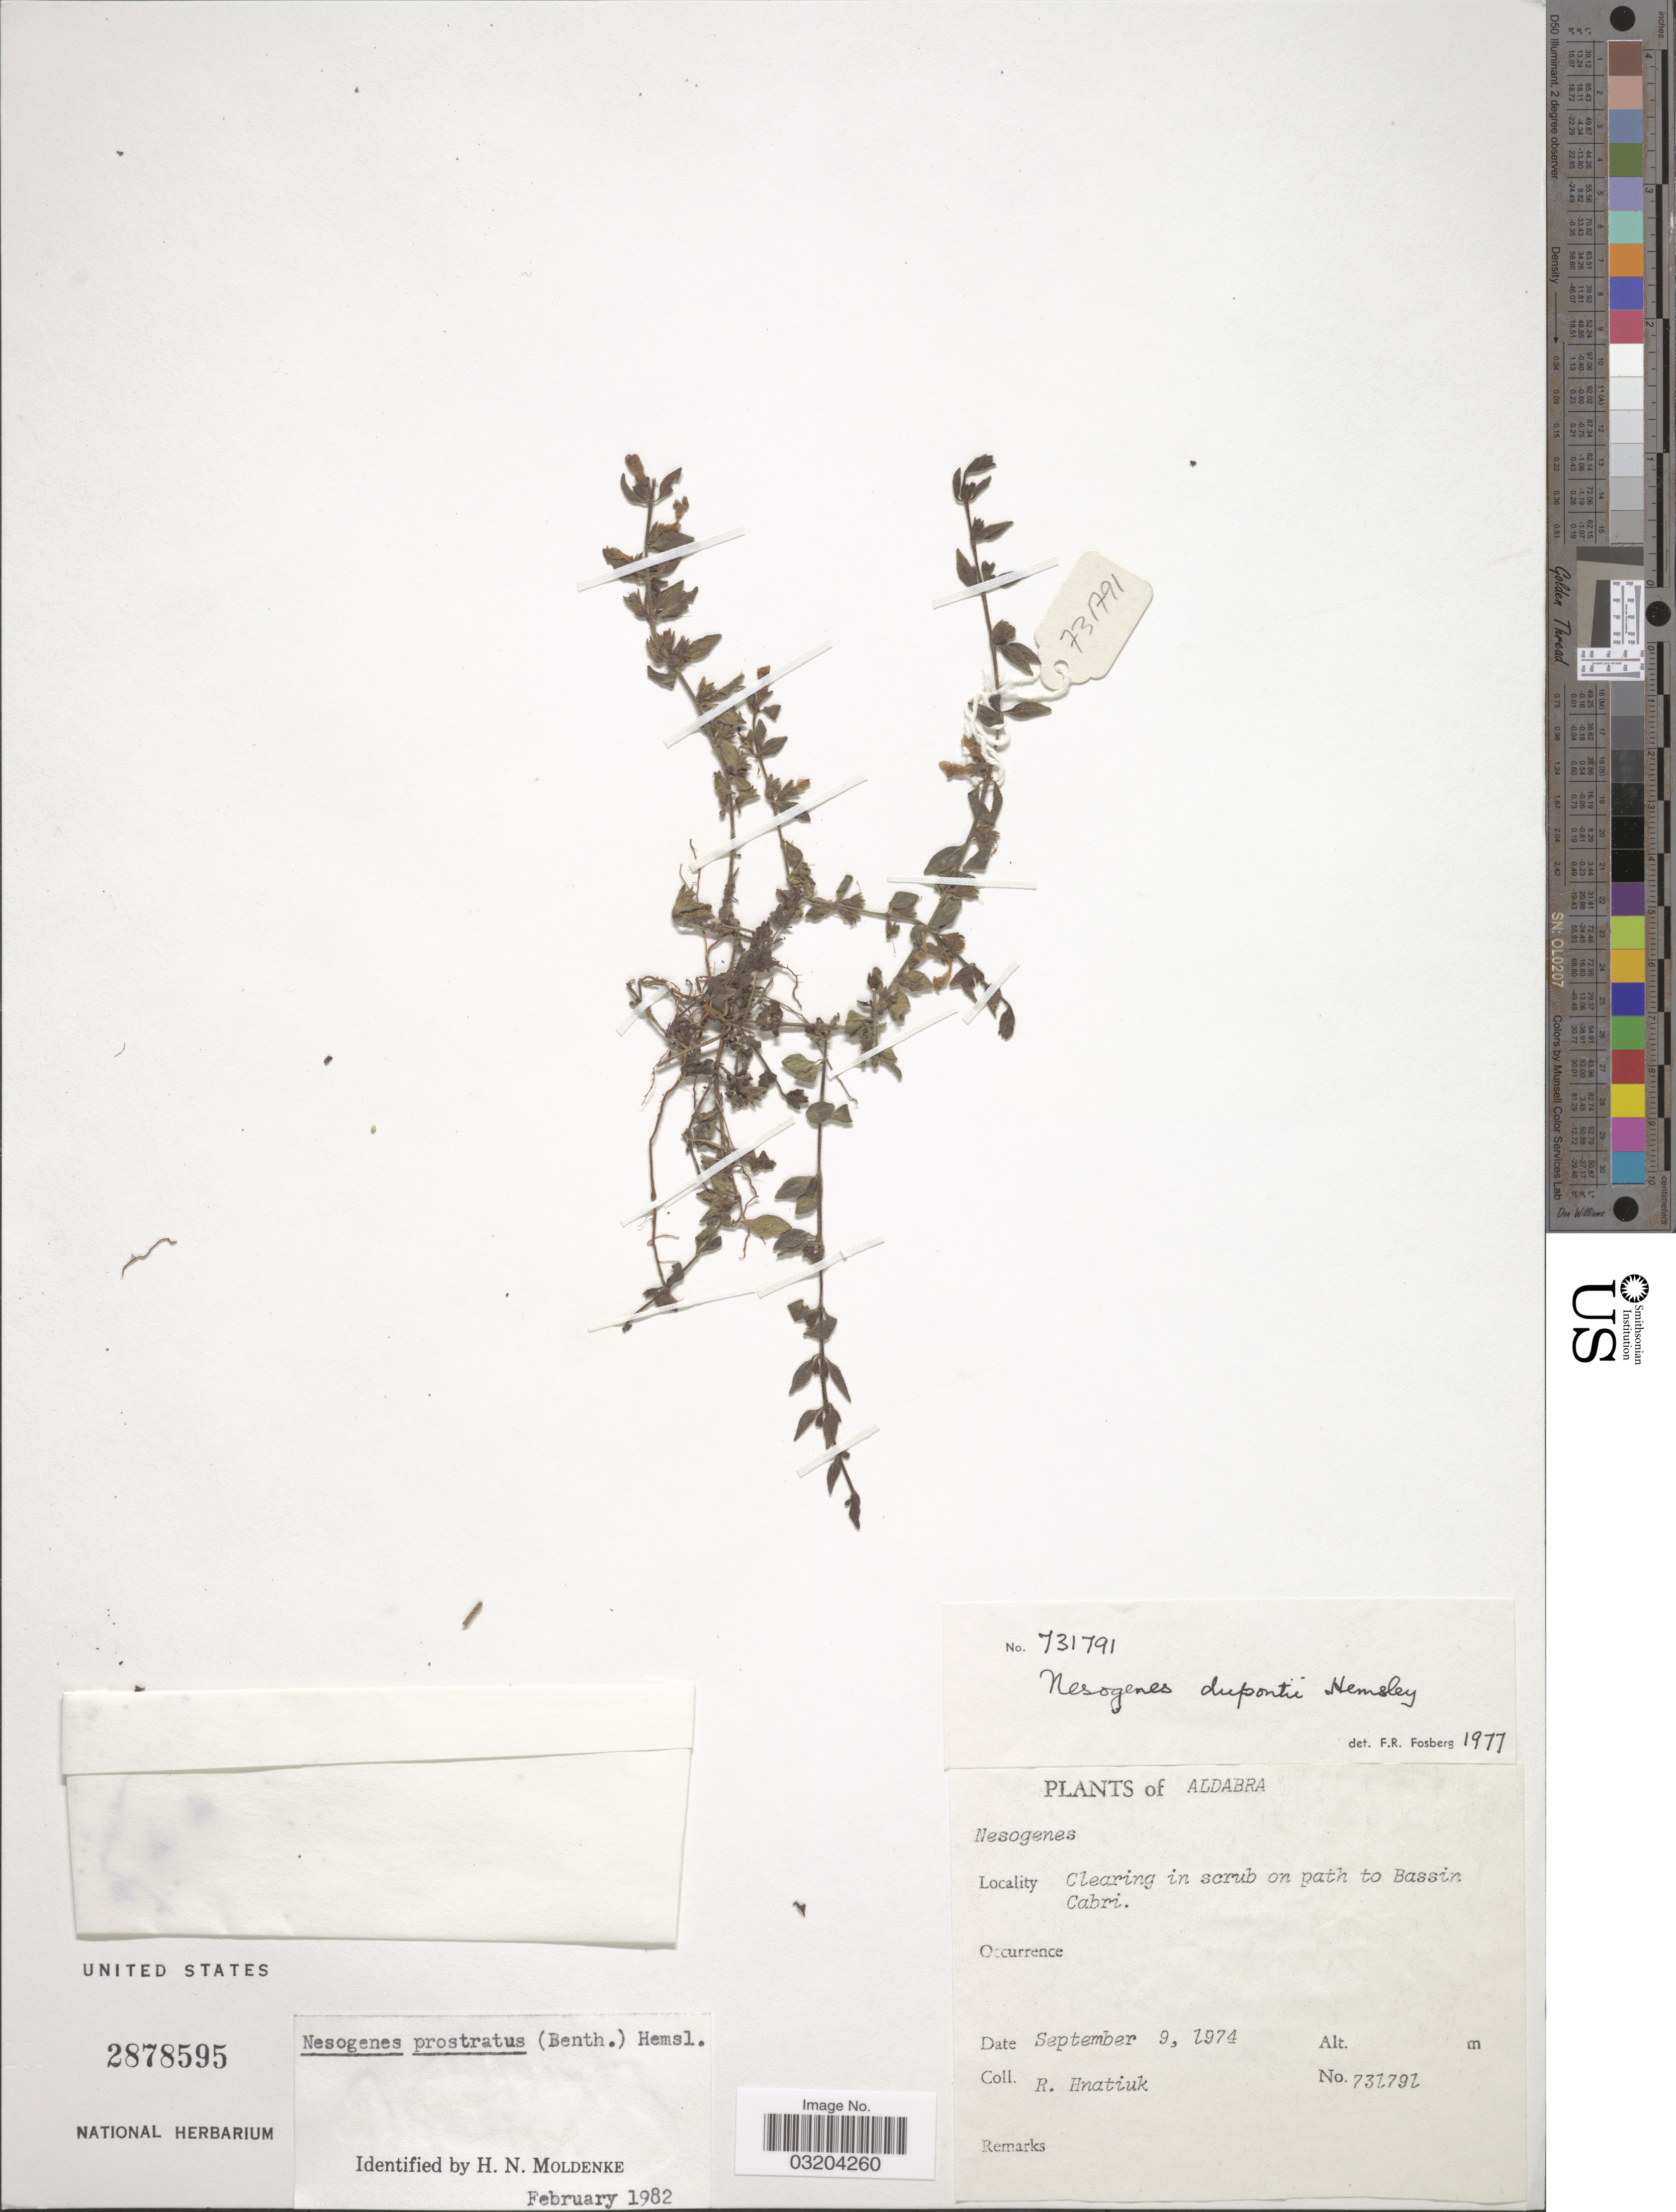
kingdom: Plantae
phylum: Tracheophyta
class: Magnoliopsida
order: Lamiales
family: Orobanchaceae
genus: Nesogenes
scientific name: Nesogenes prostrata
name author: (Benth.) Hemsl.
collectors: R. Hnatiuk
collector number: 731791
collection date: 1974-09-09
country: Seychelles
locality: Aldabra. On path to Bassin Cabri.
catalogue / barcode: US 2878595